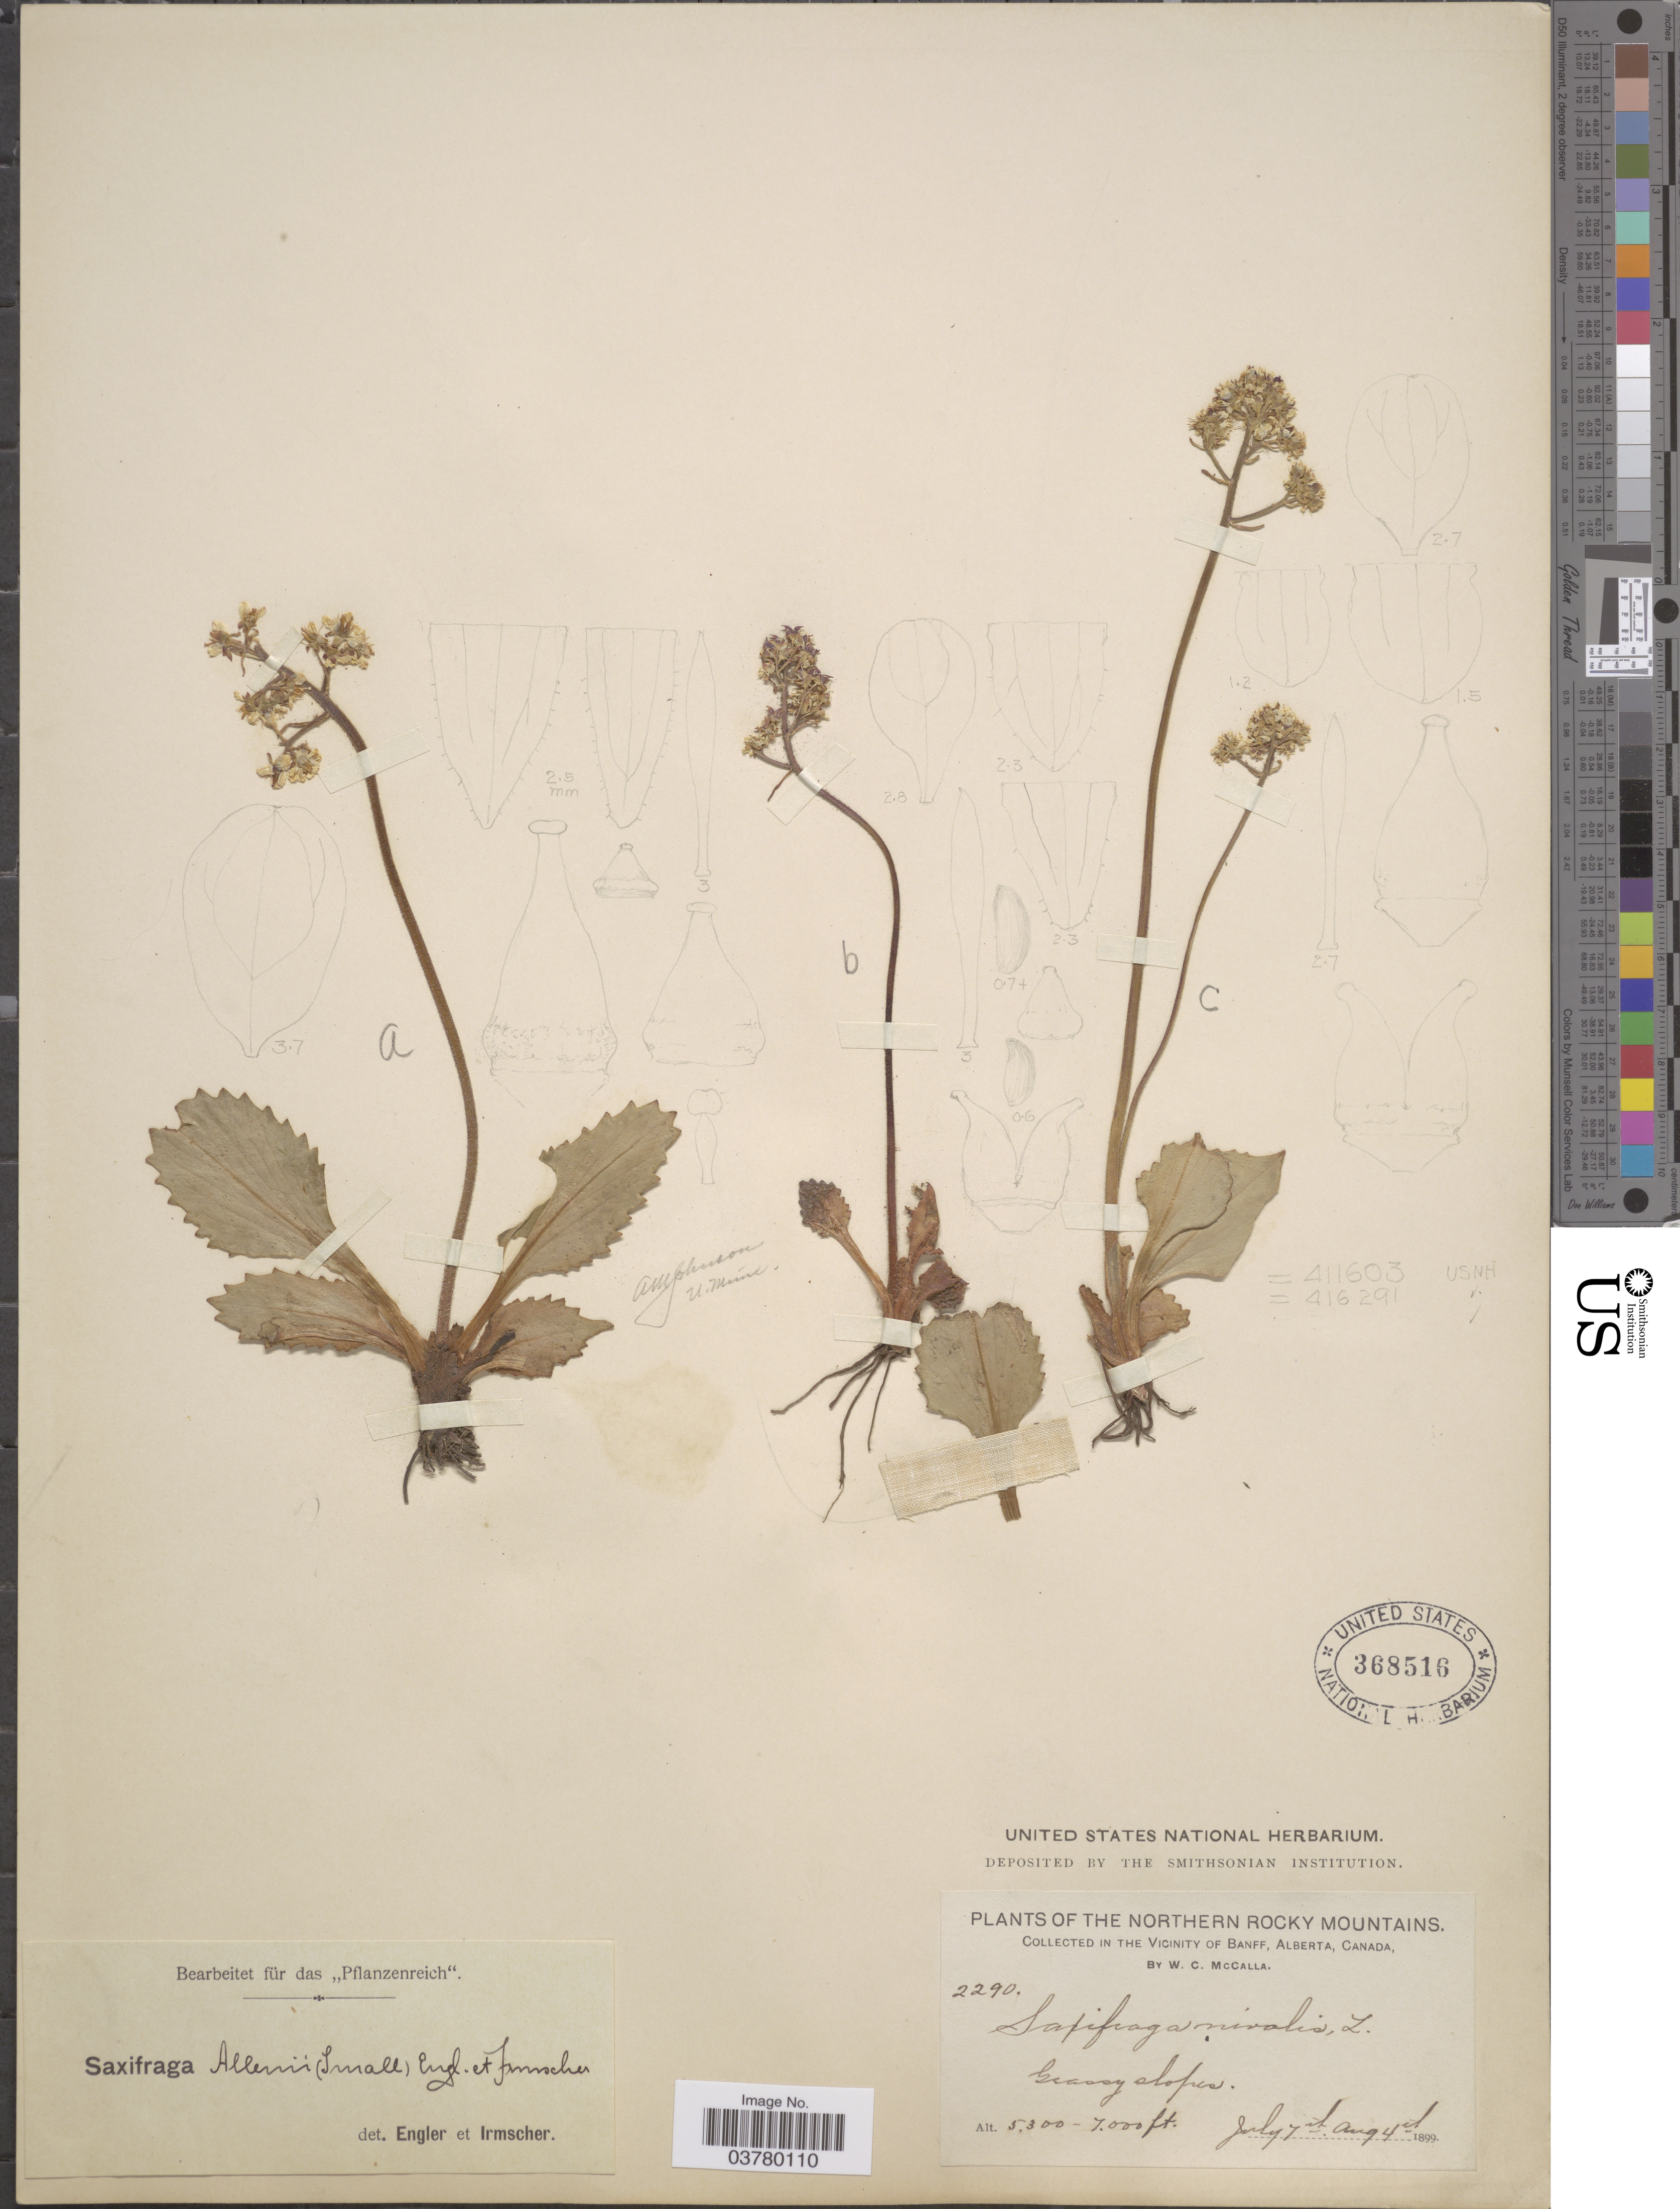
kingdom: Plantae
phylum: Tracheophyta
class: Magnoliopsida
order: Saxifragales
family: Saxifragaceae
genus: Micranthes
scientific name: Micranthes occidentalis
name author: (S. Watson) Small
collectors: W. McCalla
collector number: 2290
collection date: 1899-07-07/1899-08-04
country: Canada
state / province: Alberta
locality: The Northern Rocky Mountains. In the Vicinity of Banff. Grassy slopes.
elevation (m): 1615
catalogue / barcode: US 368516